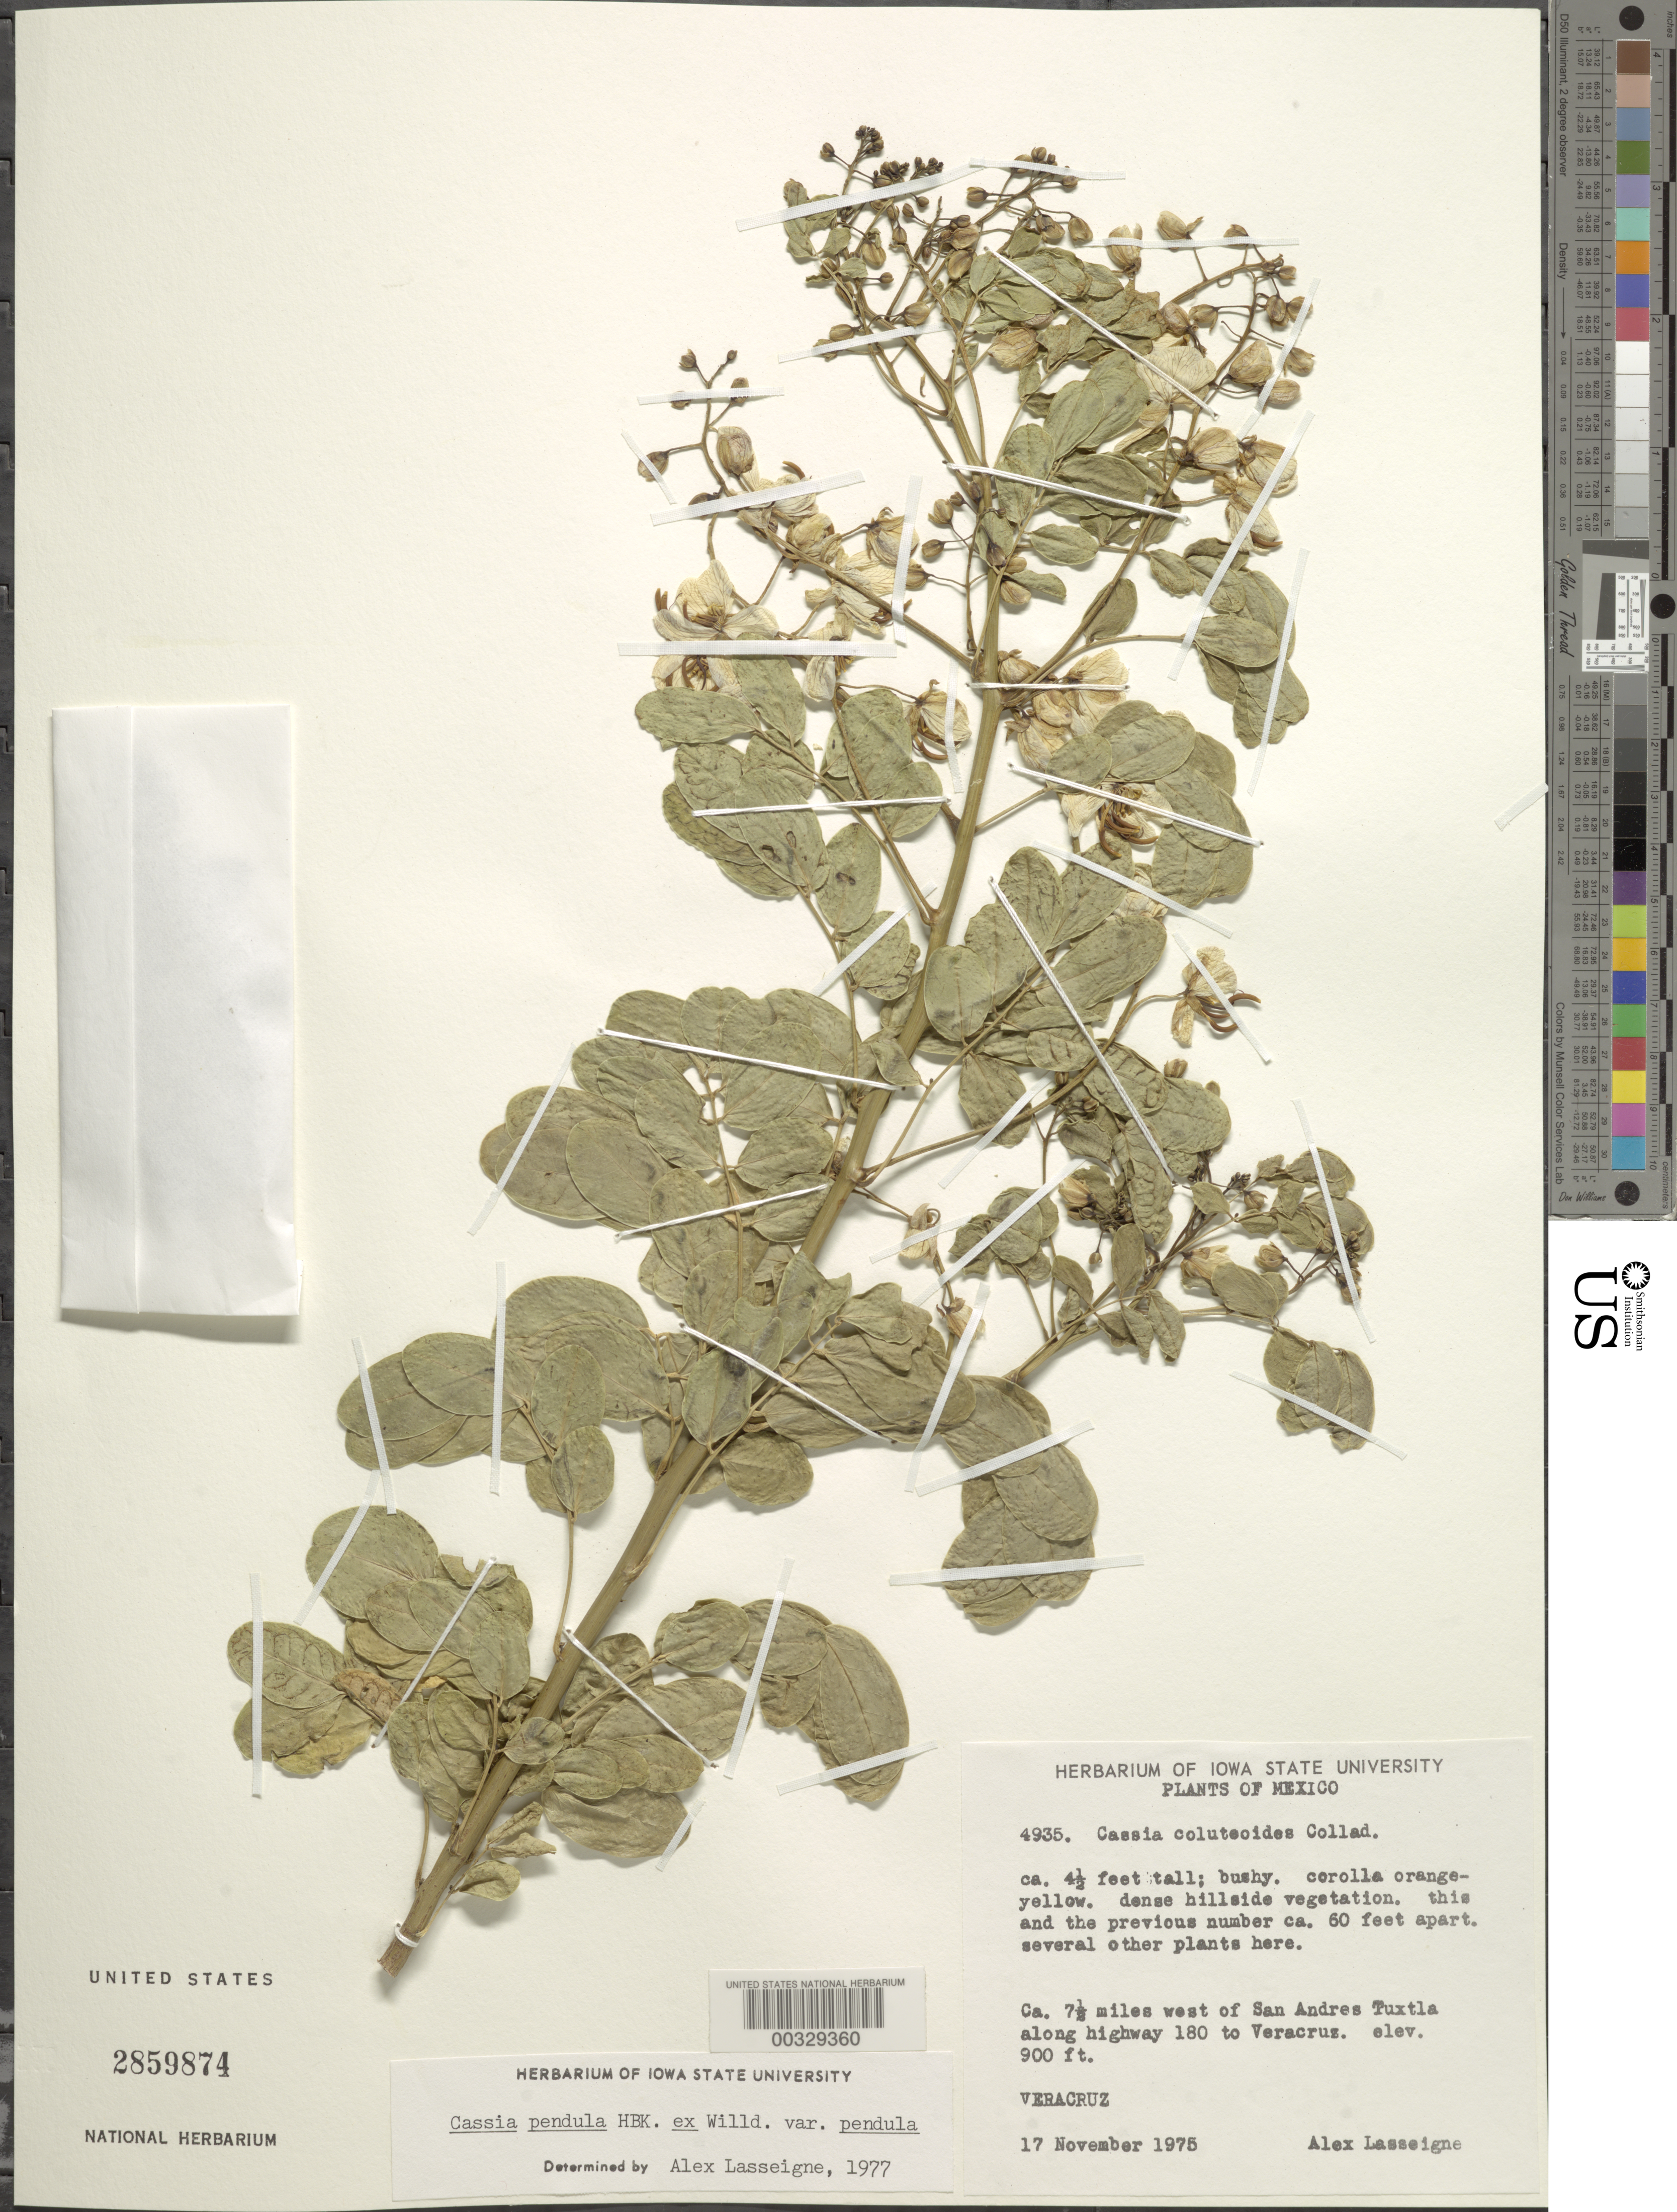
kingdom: Plantae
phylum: Tracheophyta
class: Magnoliopsida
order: Fabales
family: Fabaceae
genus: Senna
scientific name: Senna pendula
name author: (Humb. & Bonpl. ex Willd.) H.S. Irwin & Barneby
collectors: A. Lasseigne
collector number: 4935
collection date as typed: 17 Nov 1975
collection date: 1975-11-17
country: Mexico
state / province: Veracruz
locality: Ca 7.5 mi W of San Andres Tuxtla along highway 180 to Veracruz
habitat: Dense hillside vegetation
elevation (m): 274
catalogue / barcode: US 2859874